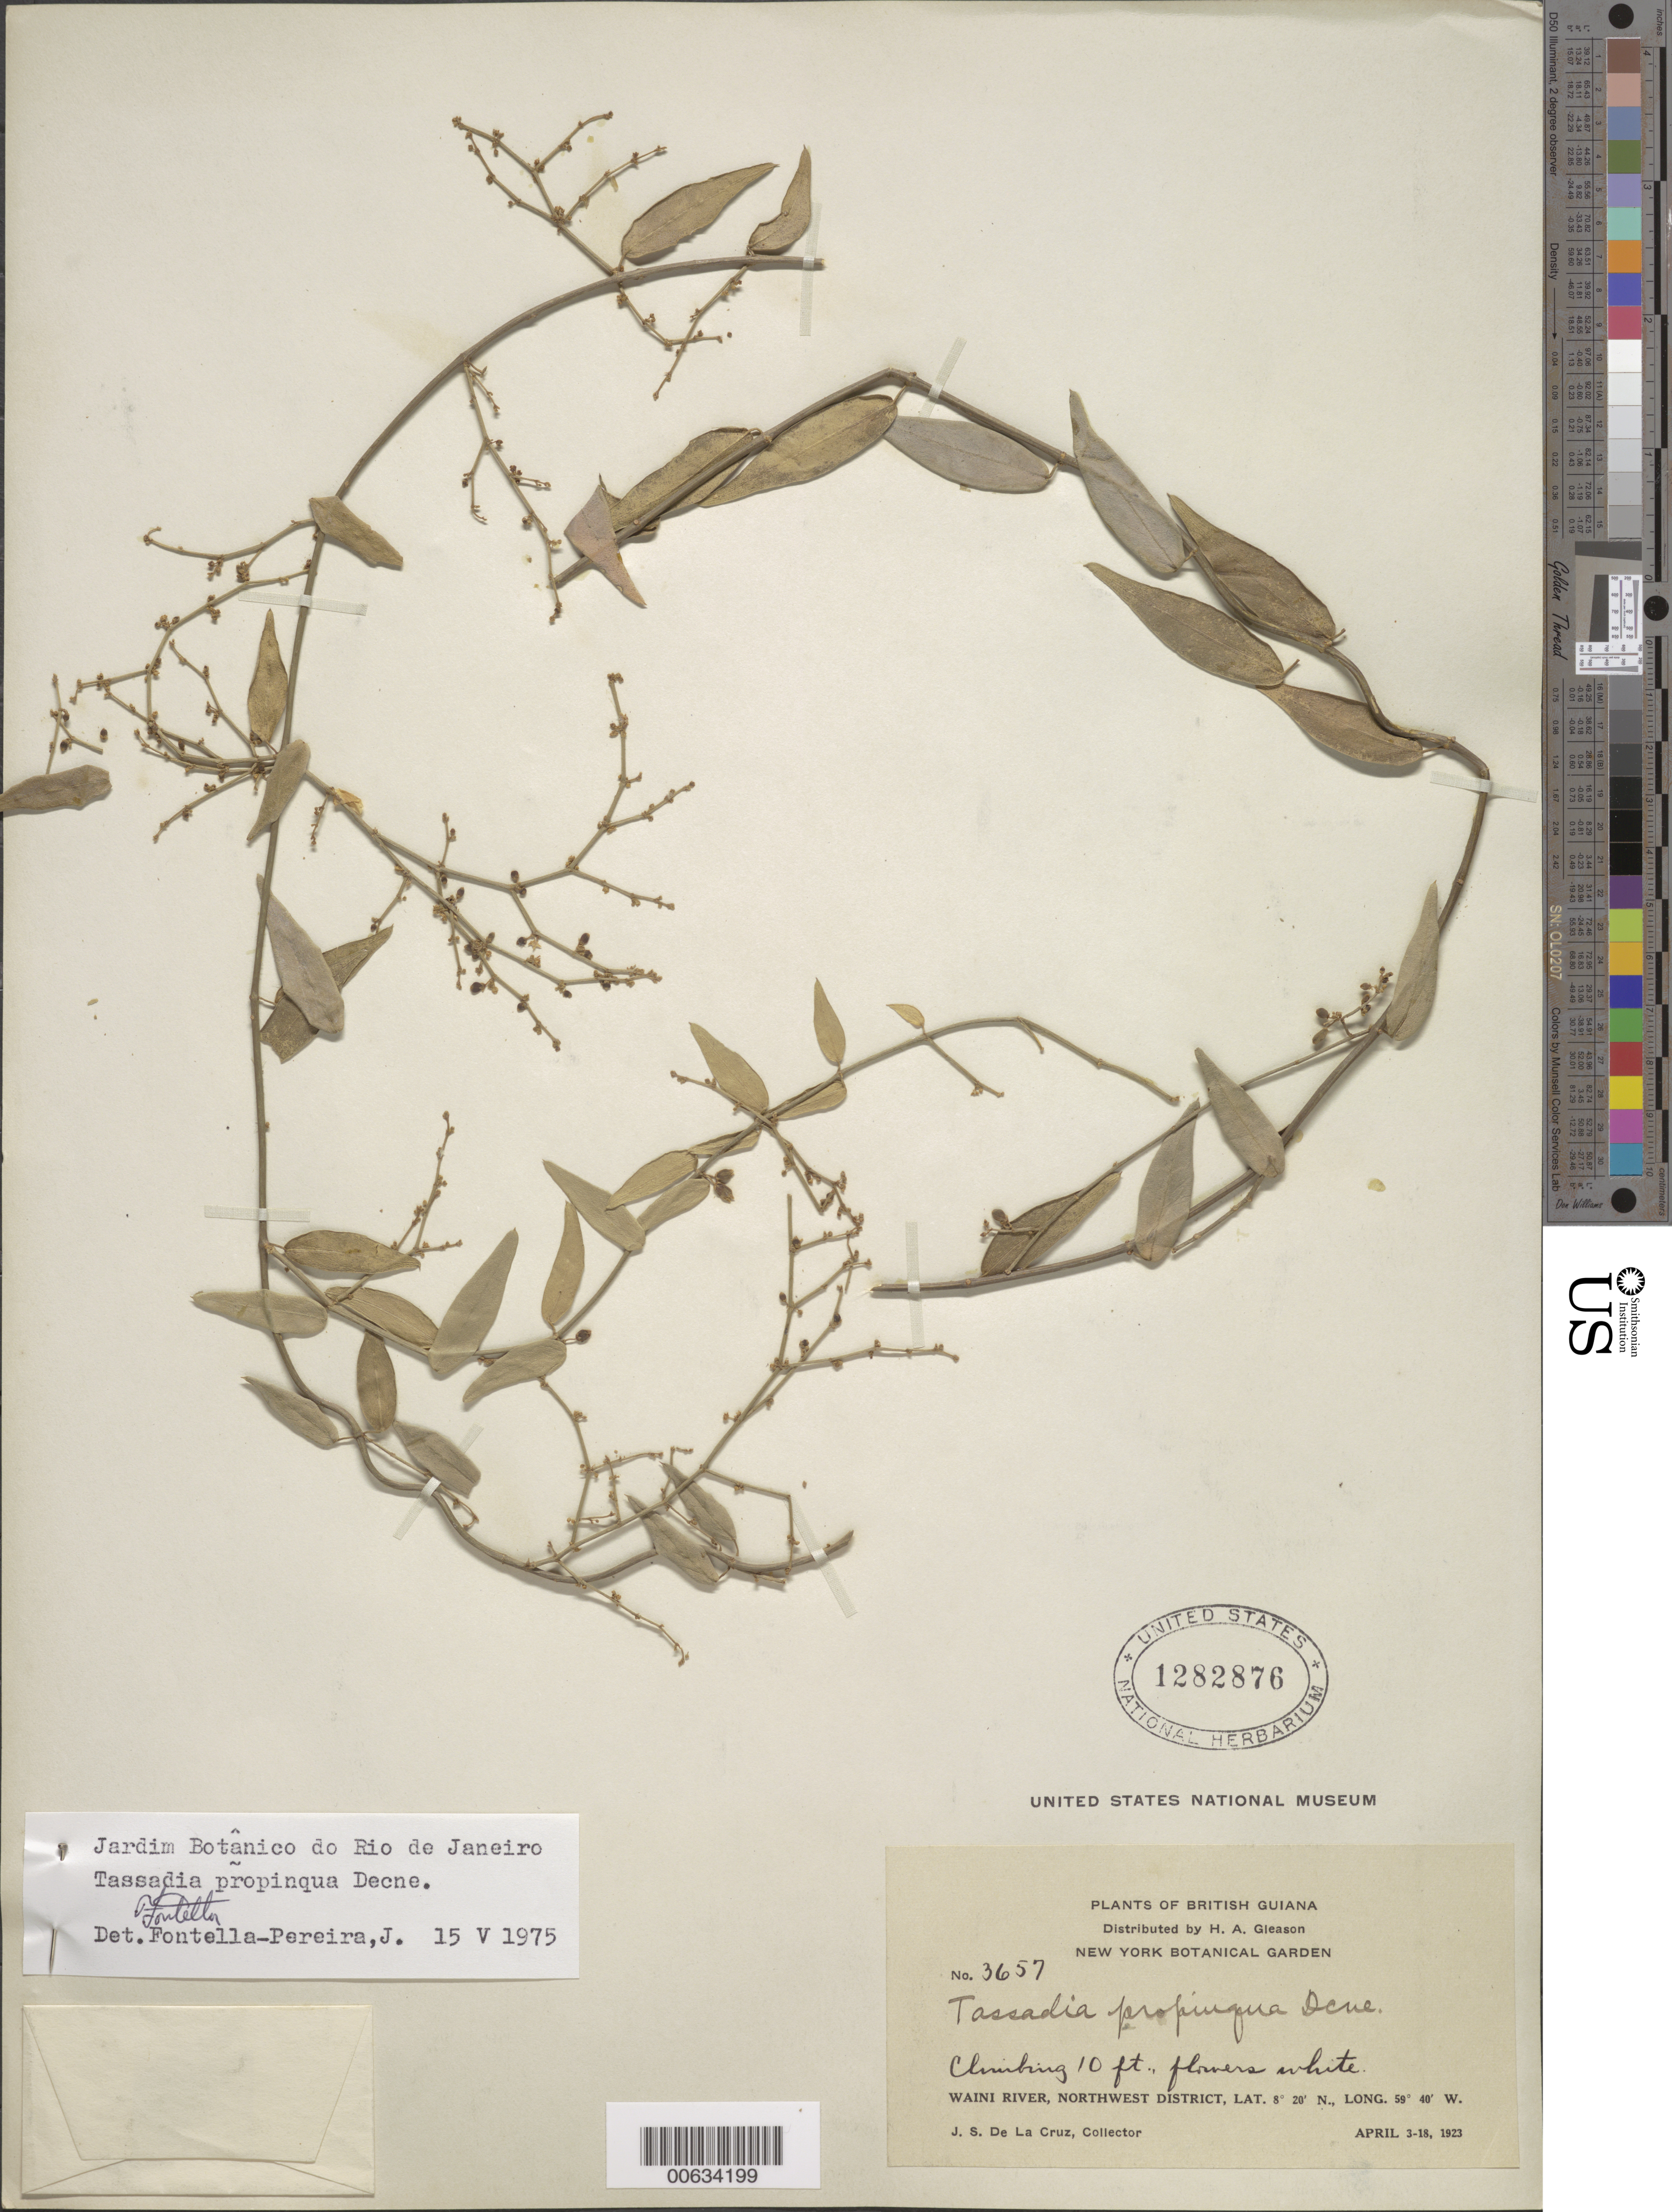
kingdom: Plantae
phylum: Tracheophyta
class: Magnoliopsida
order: Gentianales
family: Apocynaceae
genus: Tassadia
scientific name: Tassadia propinqua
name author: Decne.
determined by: Fontella, J.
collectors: J. S. de la Cruz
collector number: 3657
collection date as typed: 3-Apr-23 to 18-Apr-23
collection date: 1923-04-03/1923-04-18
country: Guyana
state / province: Barima-Waini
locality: Waini R., NW District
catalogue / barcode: US 1282876